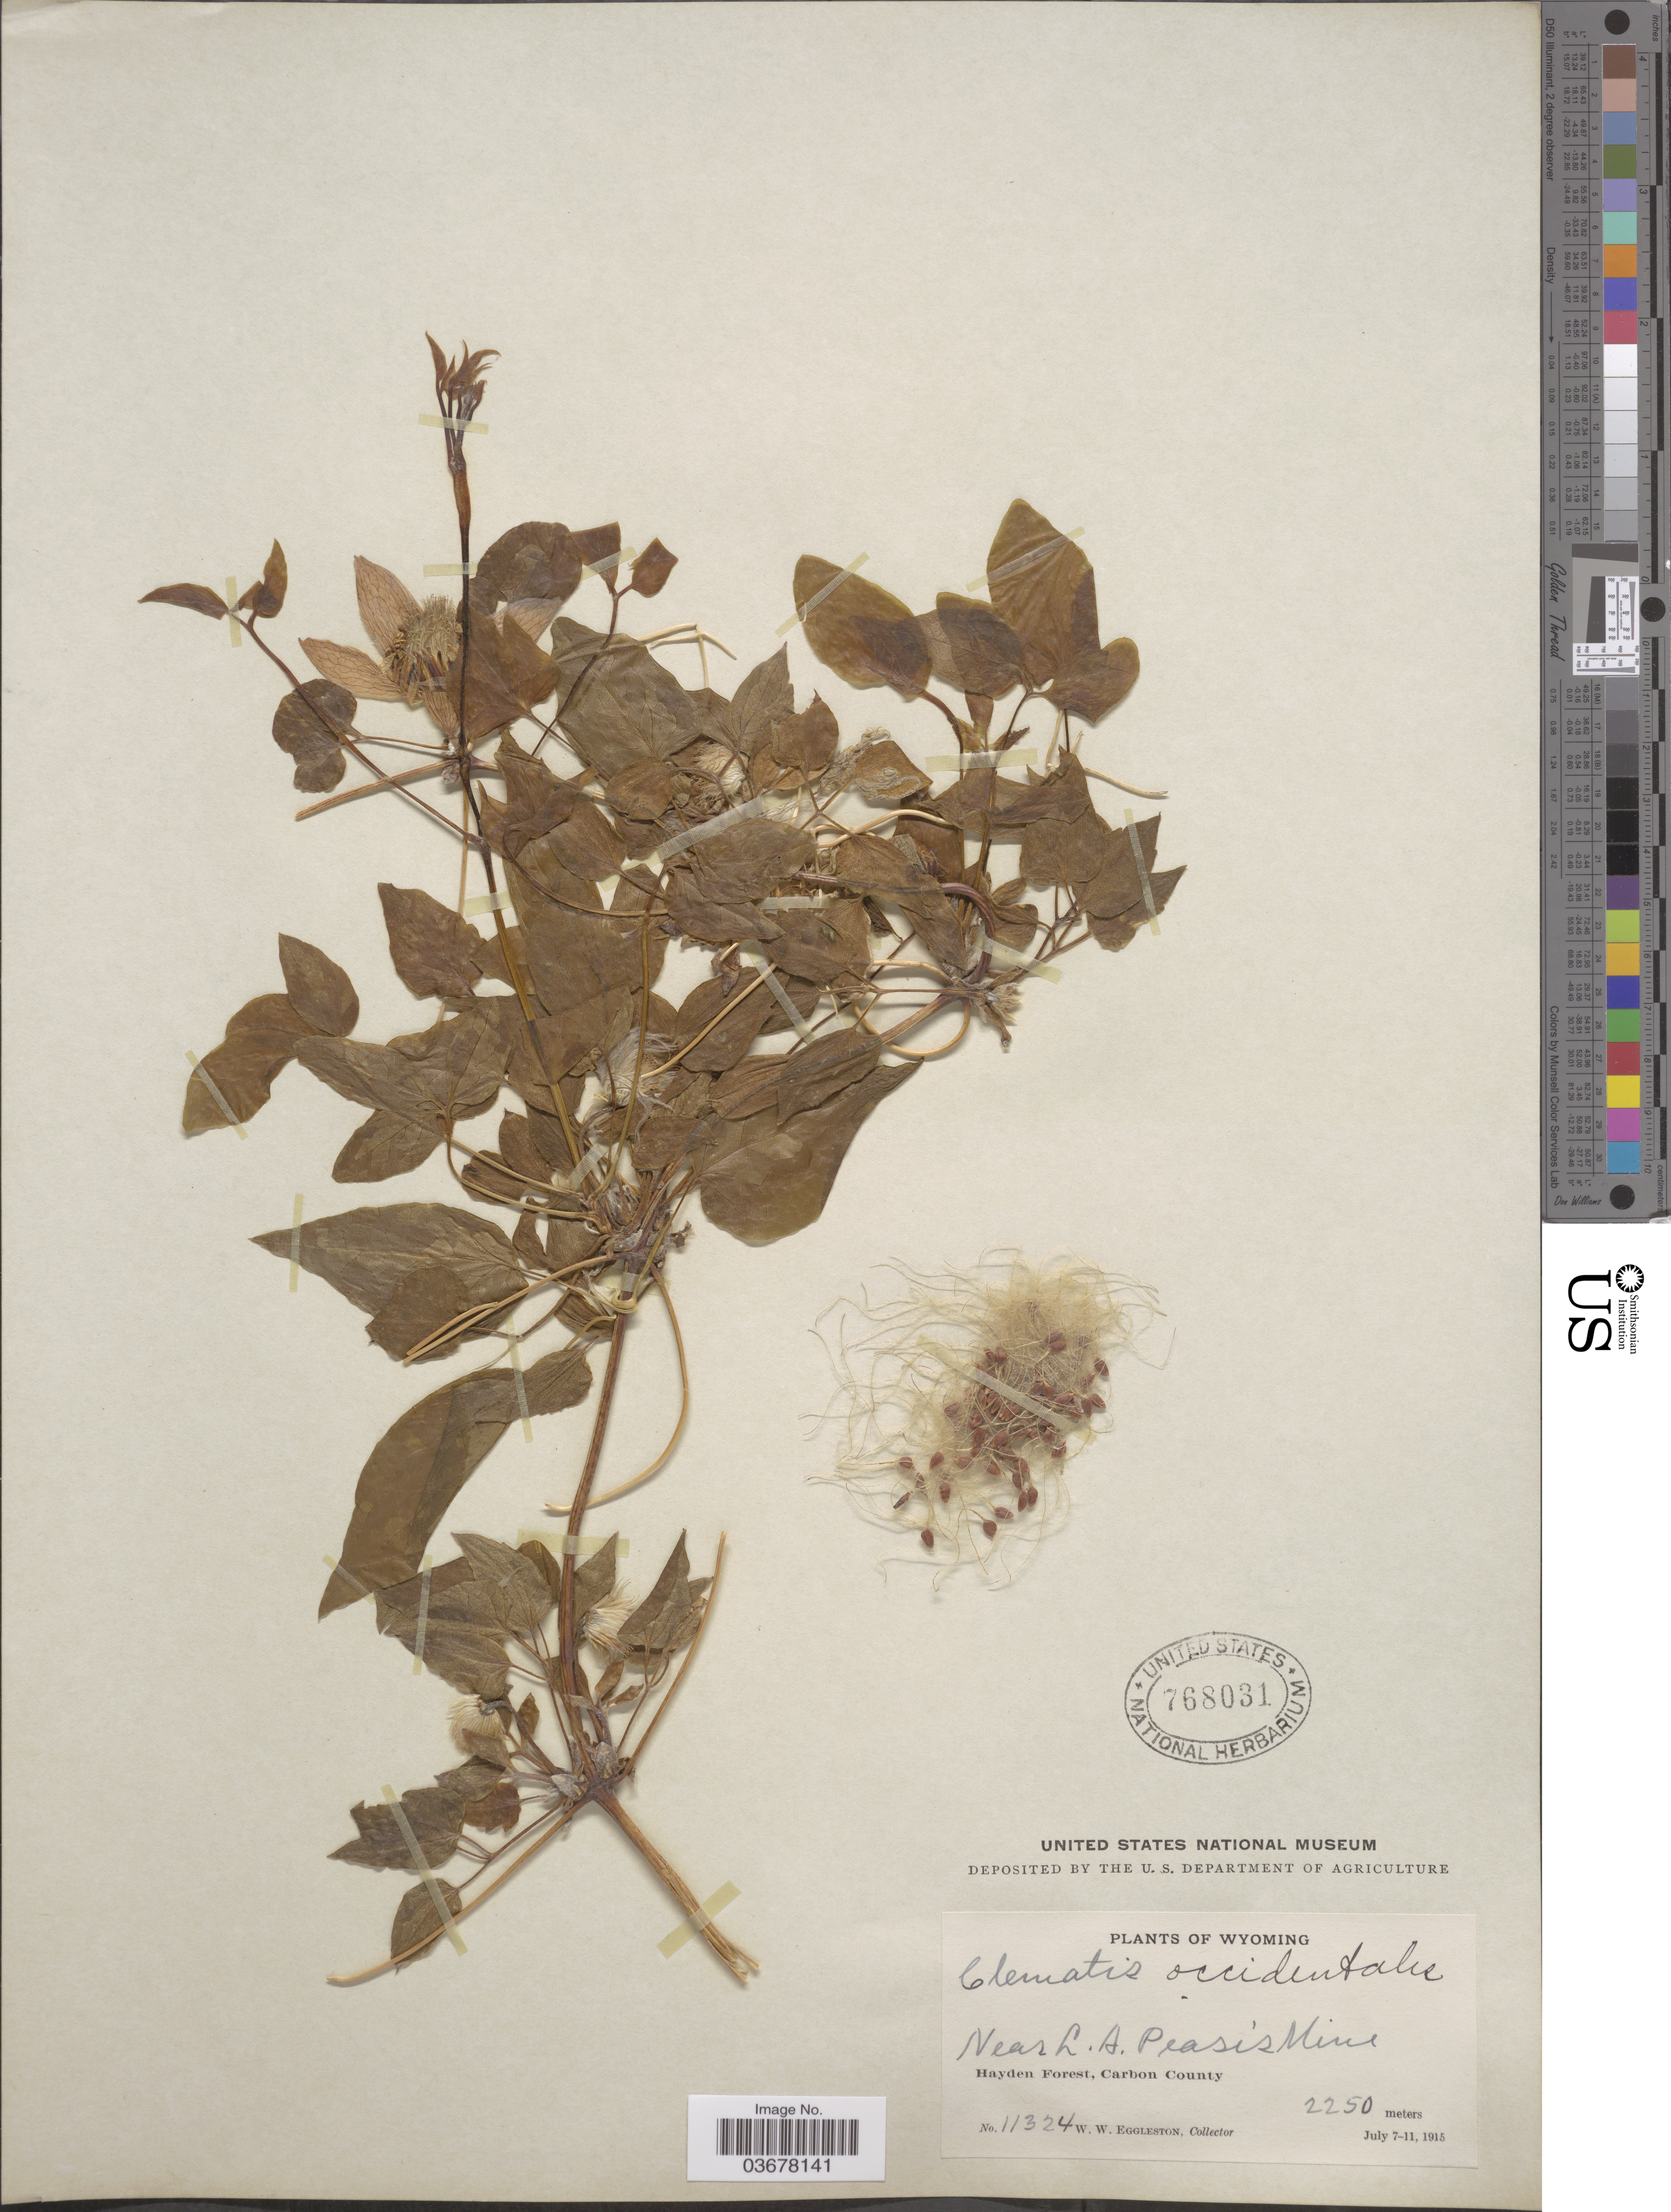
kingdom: Plantae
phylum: Tracheophyta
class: Magnoliopsida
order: Ranunculales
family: Ranunculaceae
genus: Clematis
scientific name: Clematis occidentalis var. grosseserrata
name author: (Rydb.) J.S. Pringle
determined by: Strong, M. T., (US), Smithsonian Institution - National Museum of Natural History (UNITED STATES)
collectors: W. W. Eggleston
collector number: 11324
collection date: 1915-07-07/1915-07-11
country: United States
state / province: Wyoming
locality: Near L.A. Pease's Mine. Hayden Forest, Carbon County.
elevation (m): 2250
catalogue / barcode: US 768031